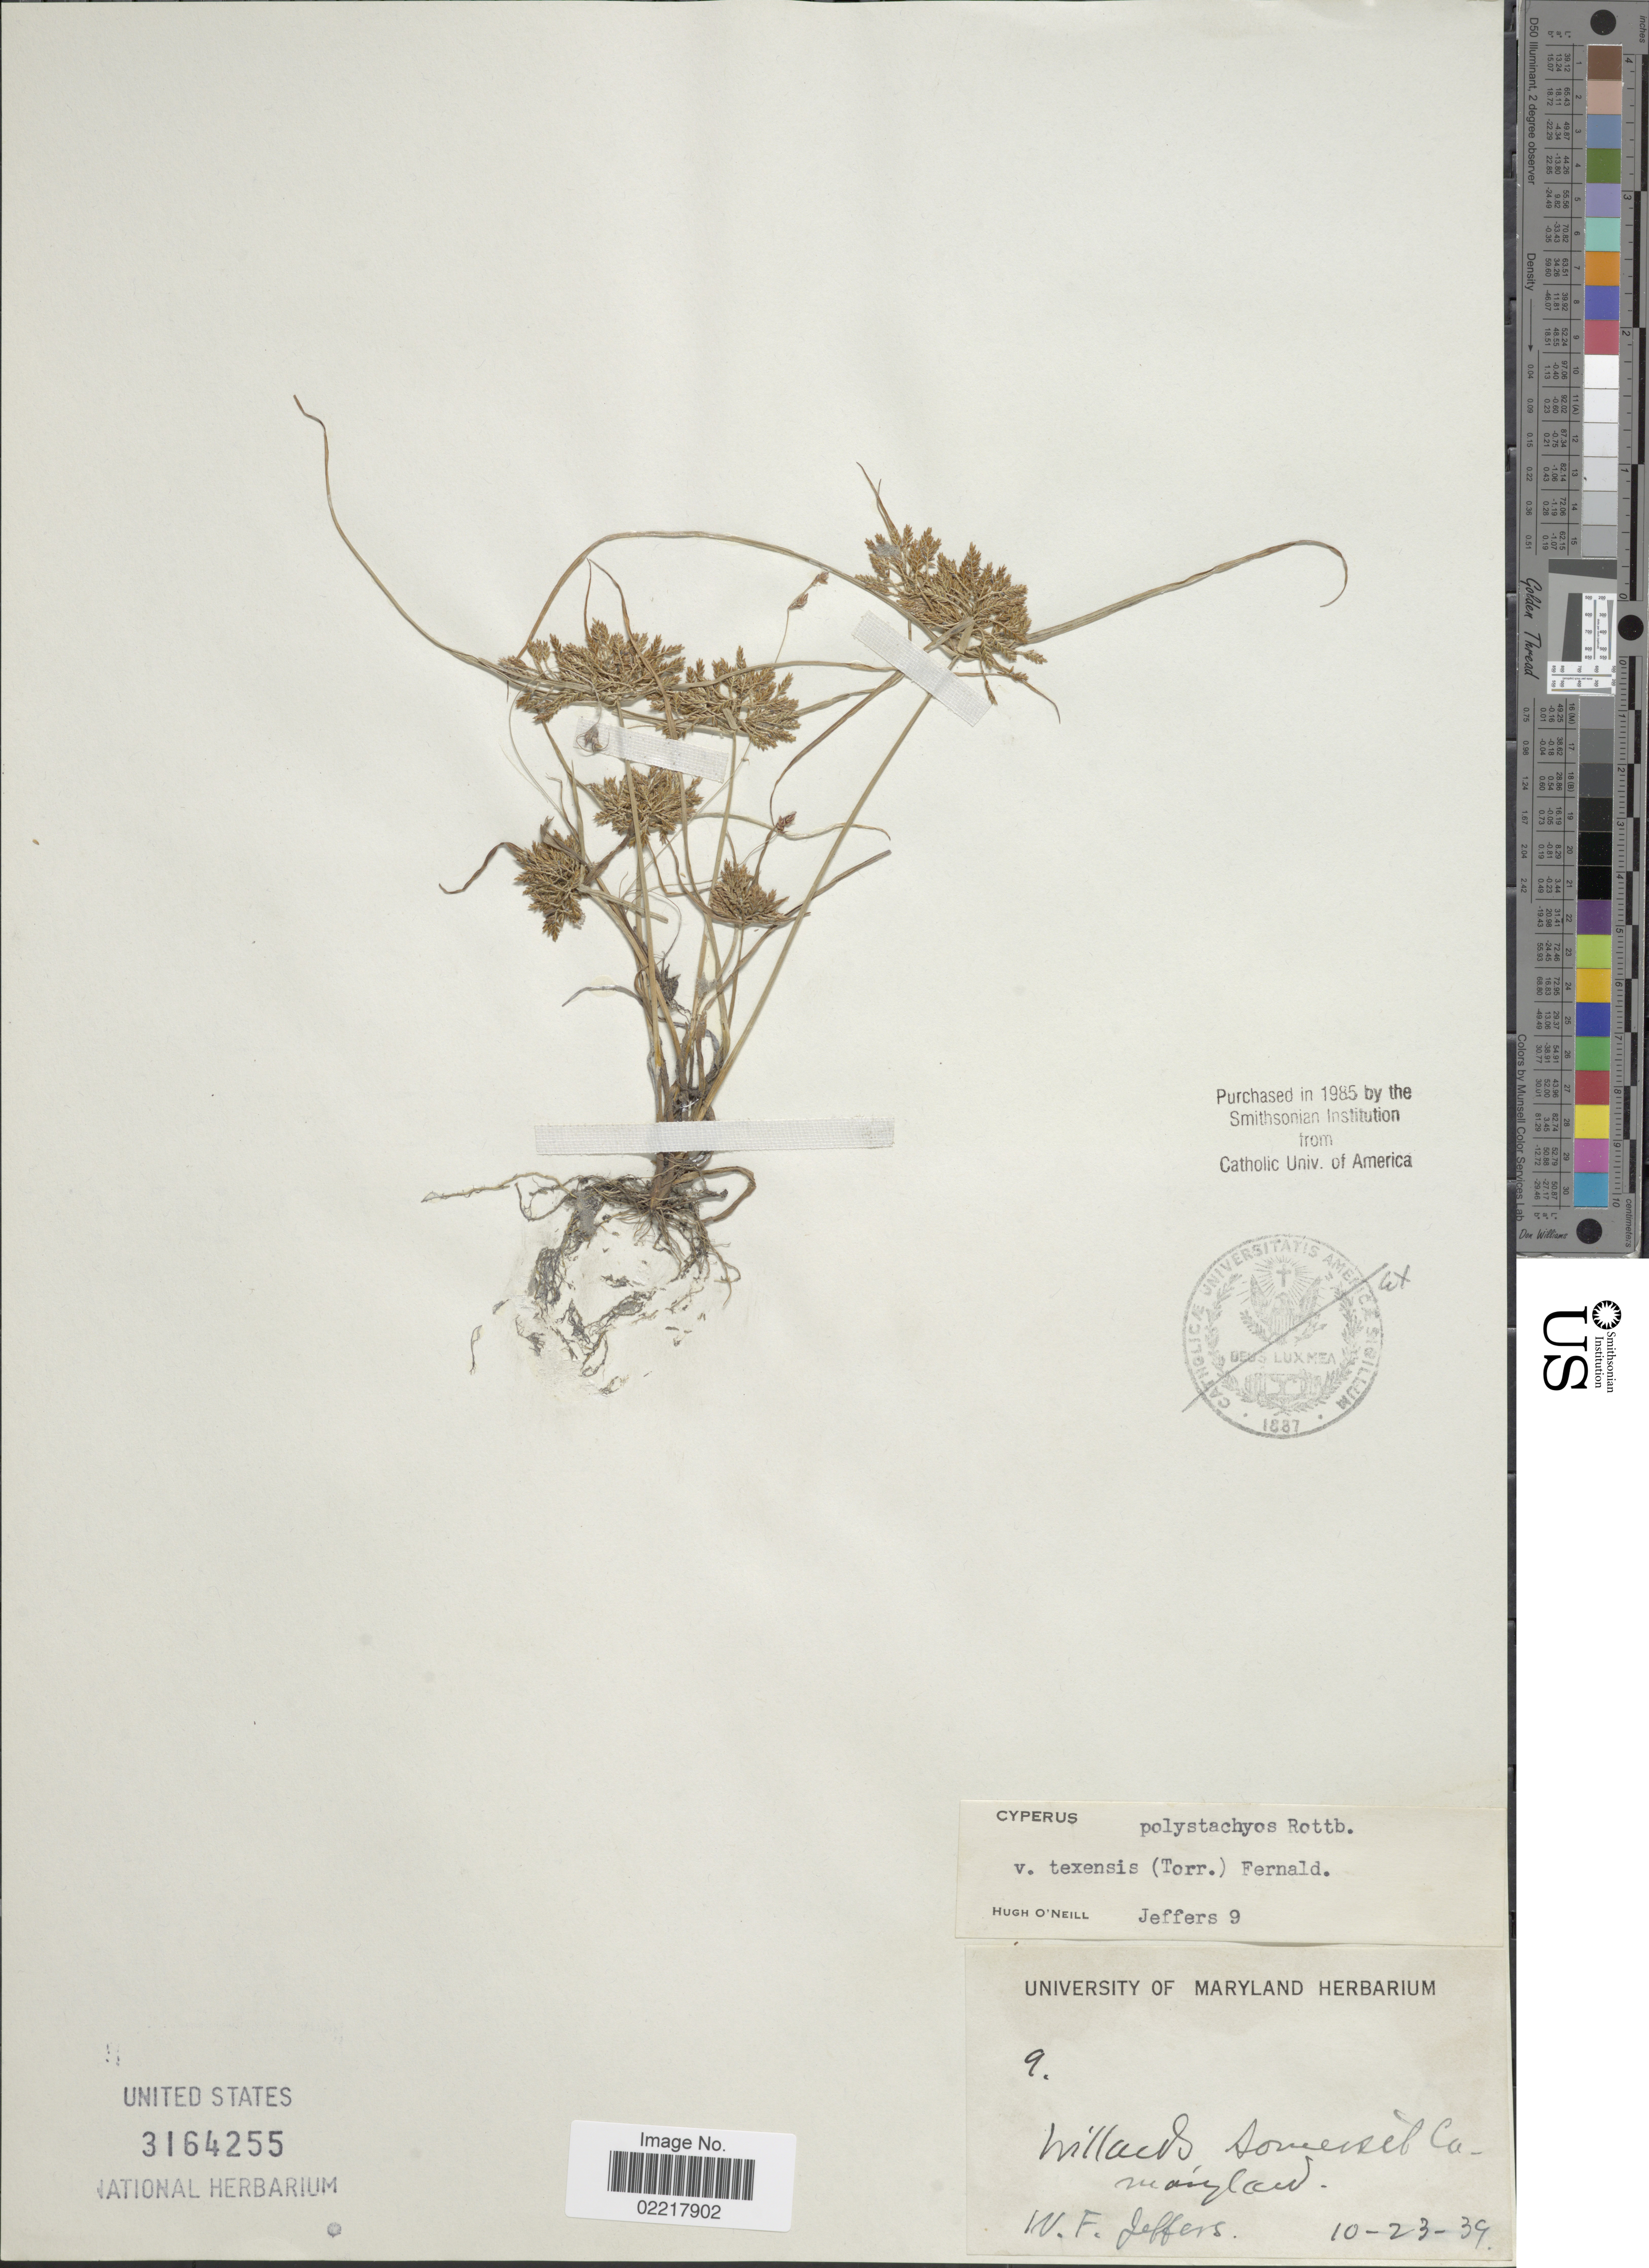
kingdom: Plantae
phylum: Tracheophyta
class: Liliopsida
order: Poales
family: Cyperaceae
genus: Cyperus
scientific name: Cyperus polystachyos var. texensis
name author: (Torr.) Fernald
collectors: W. Jeffers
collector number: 9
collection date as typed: Transcribed d/m/y: 23/10/39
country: United States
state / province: Maryland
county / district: Wicomico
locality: Willards Somerset Co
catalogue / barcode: US 3164255